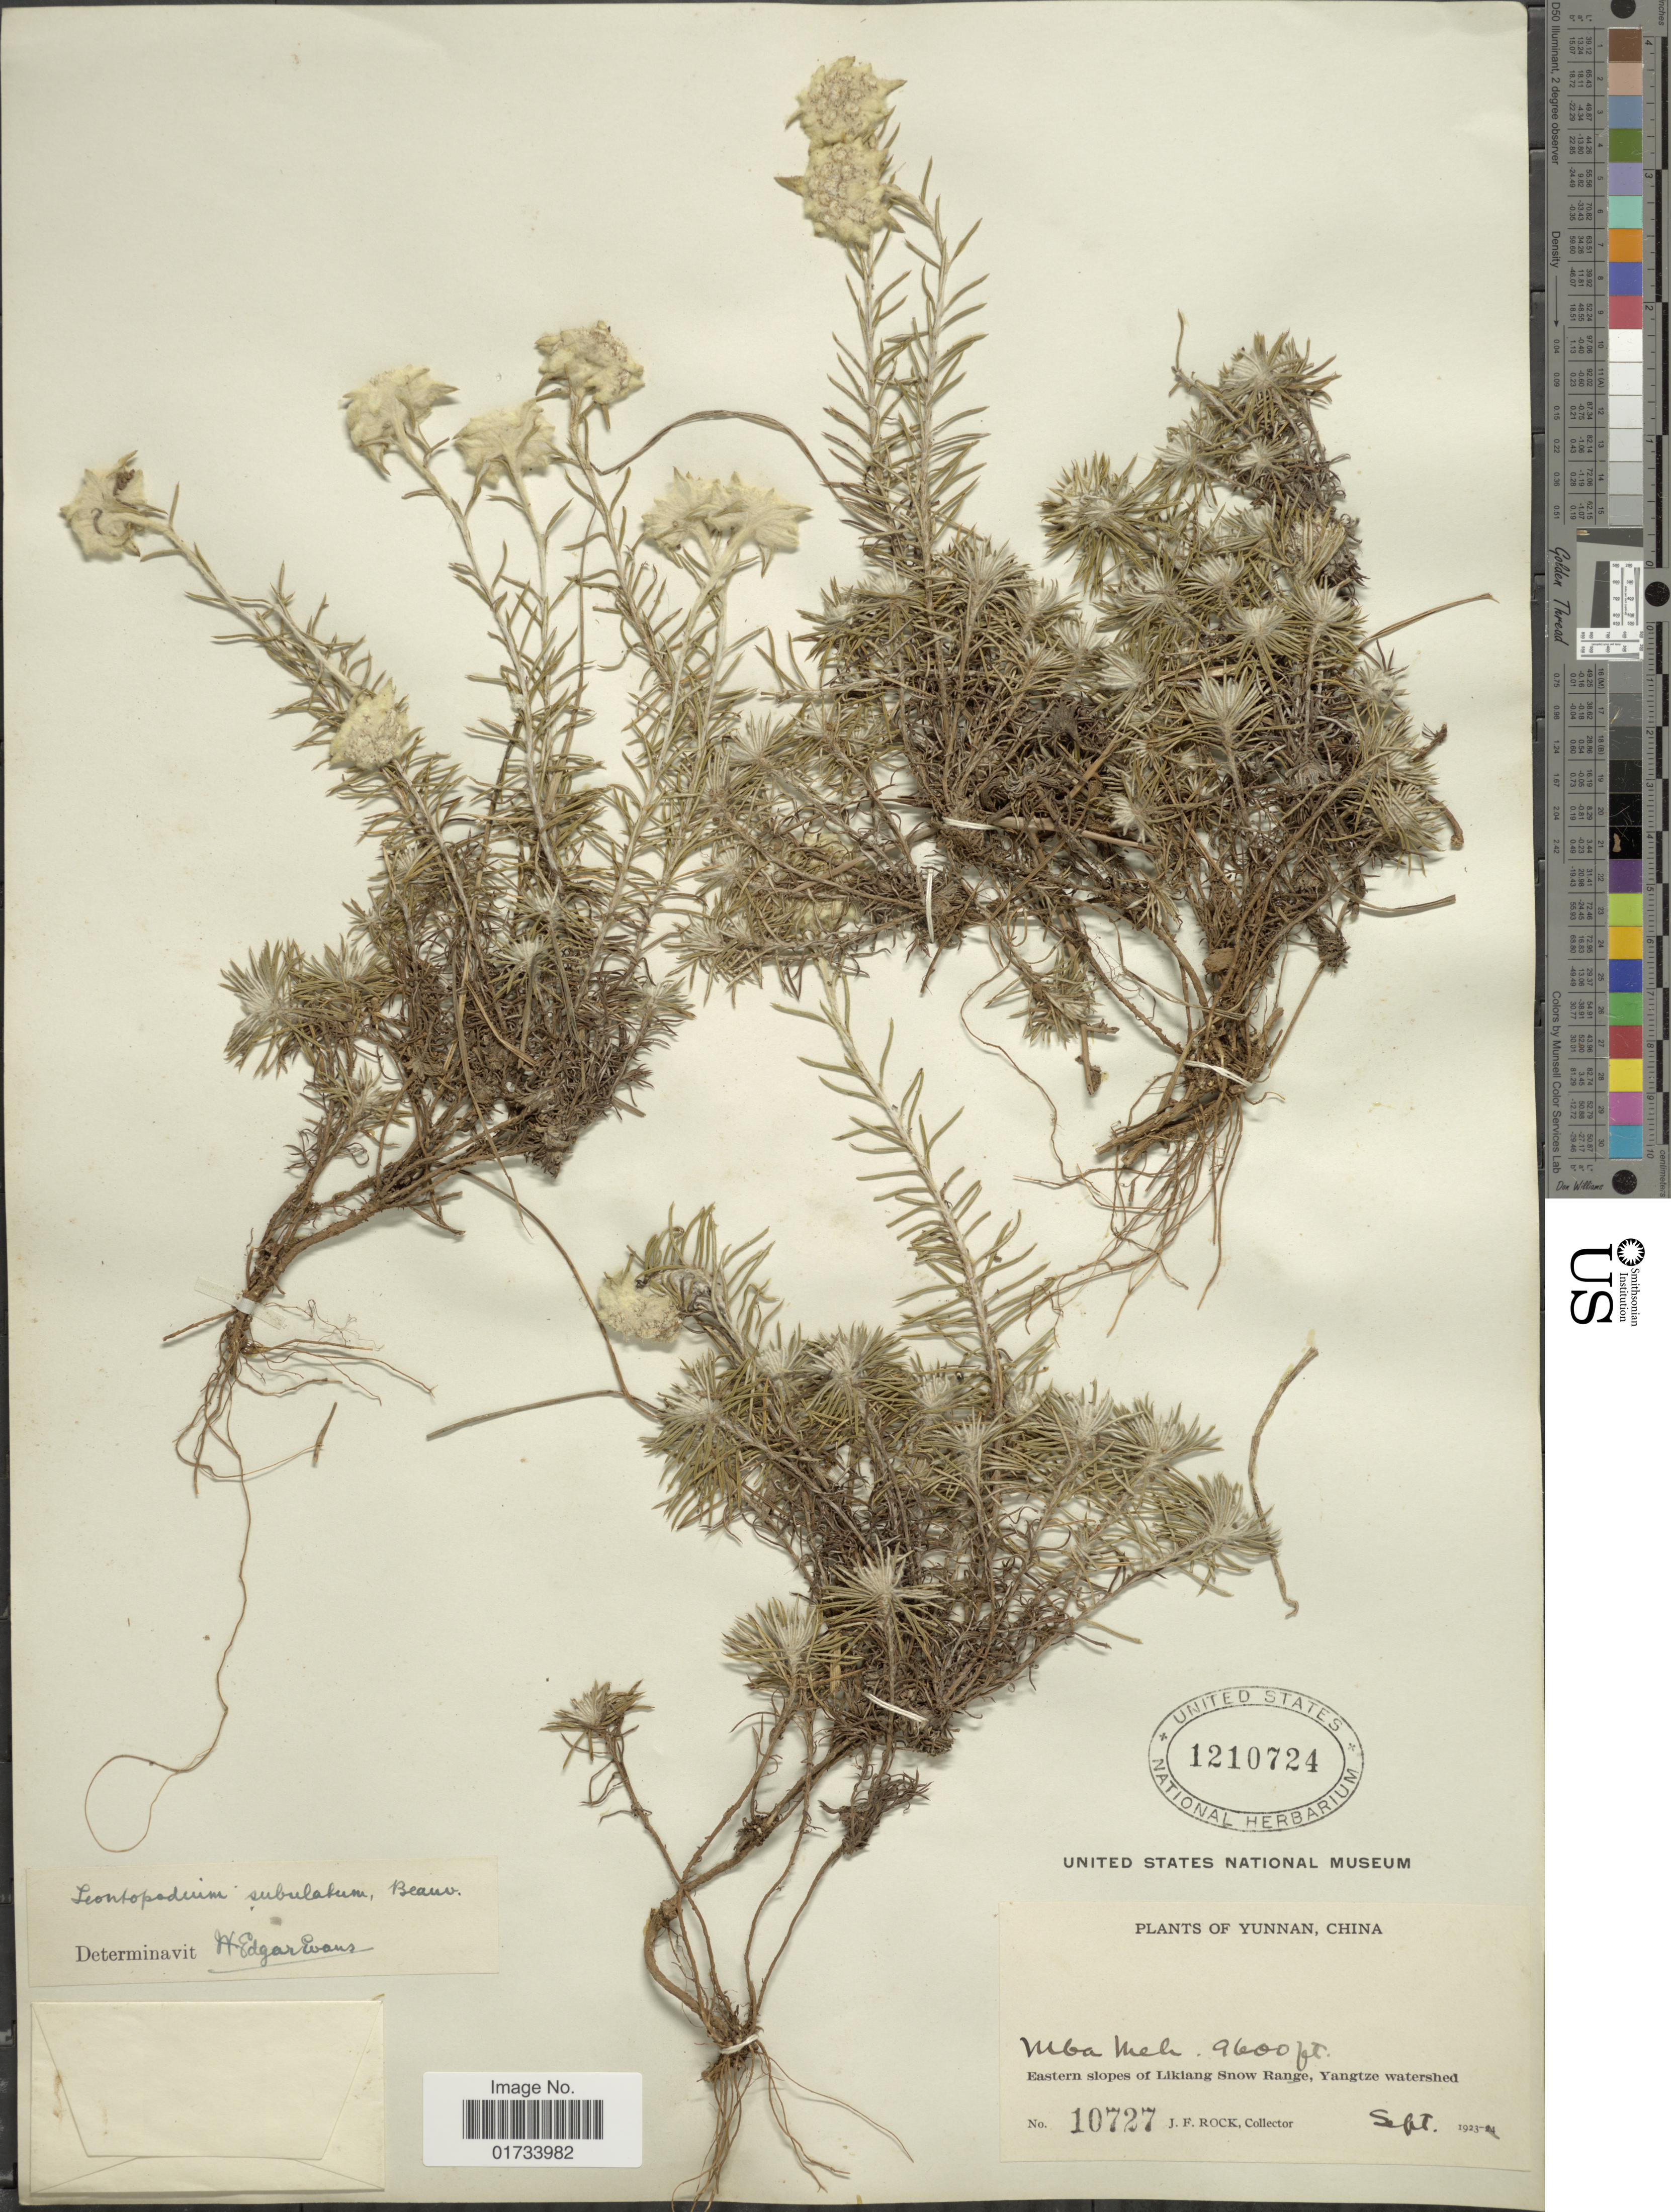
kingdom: Plantae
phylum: Tracheophyta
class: Magnoliopsida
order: Asterales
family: Asteraceae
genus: Leontopodium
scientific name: Leontopodium subulatum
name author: (Franch.) Beauverd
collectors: J. Rock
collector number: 10727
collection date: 1923-09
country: China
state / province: Yunnan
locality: Mba. Meh. eastern slopes of Likiang Snow Range, Yangtze watershed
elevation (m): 2926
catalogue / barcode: US 1210724